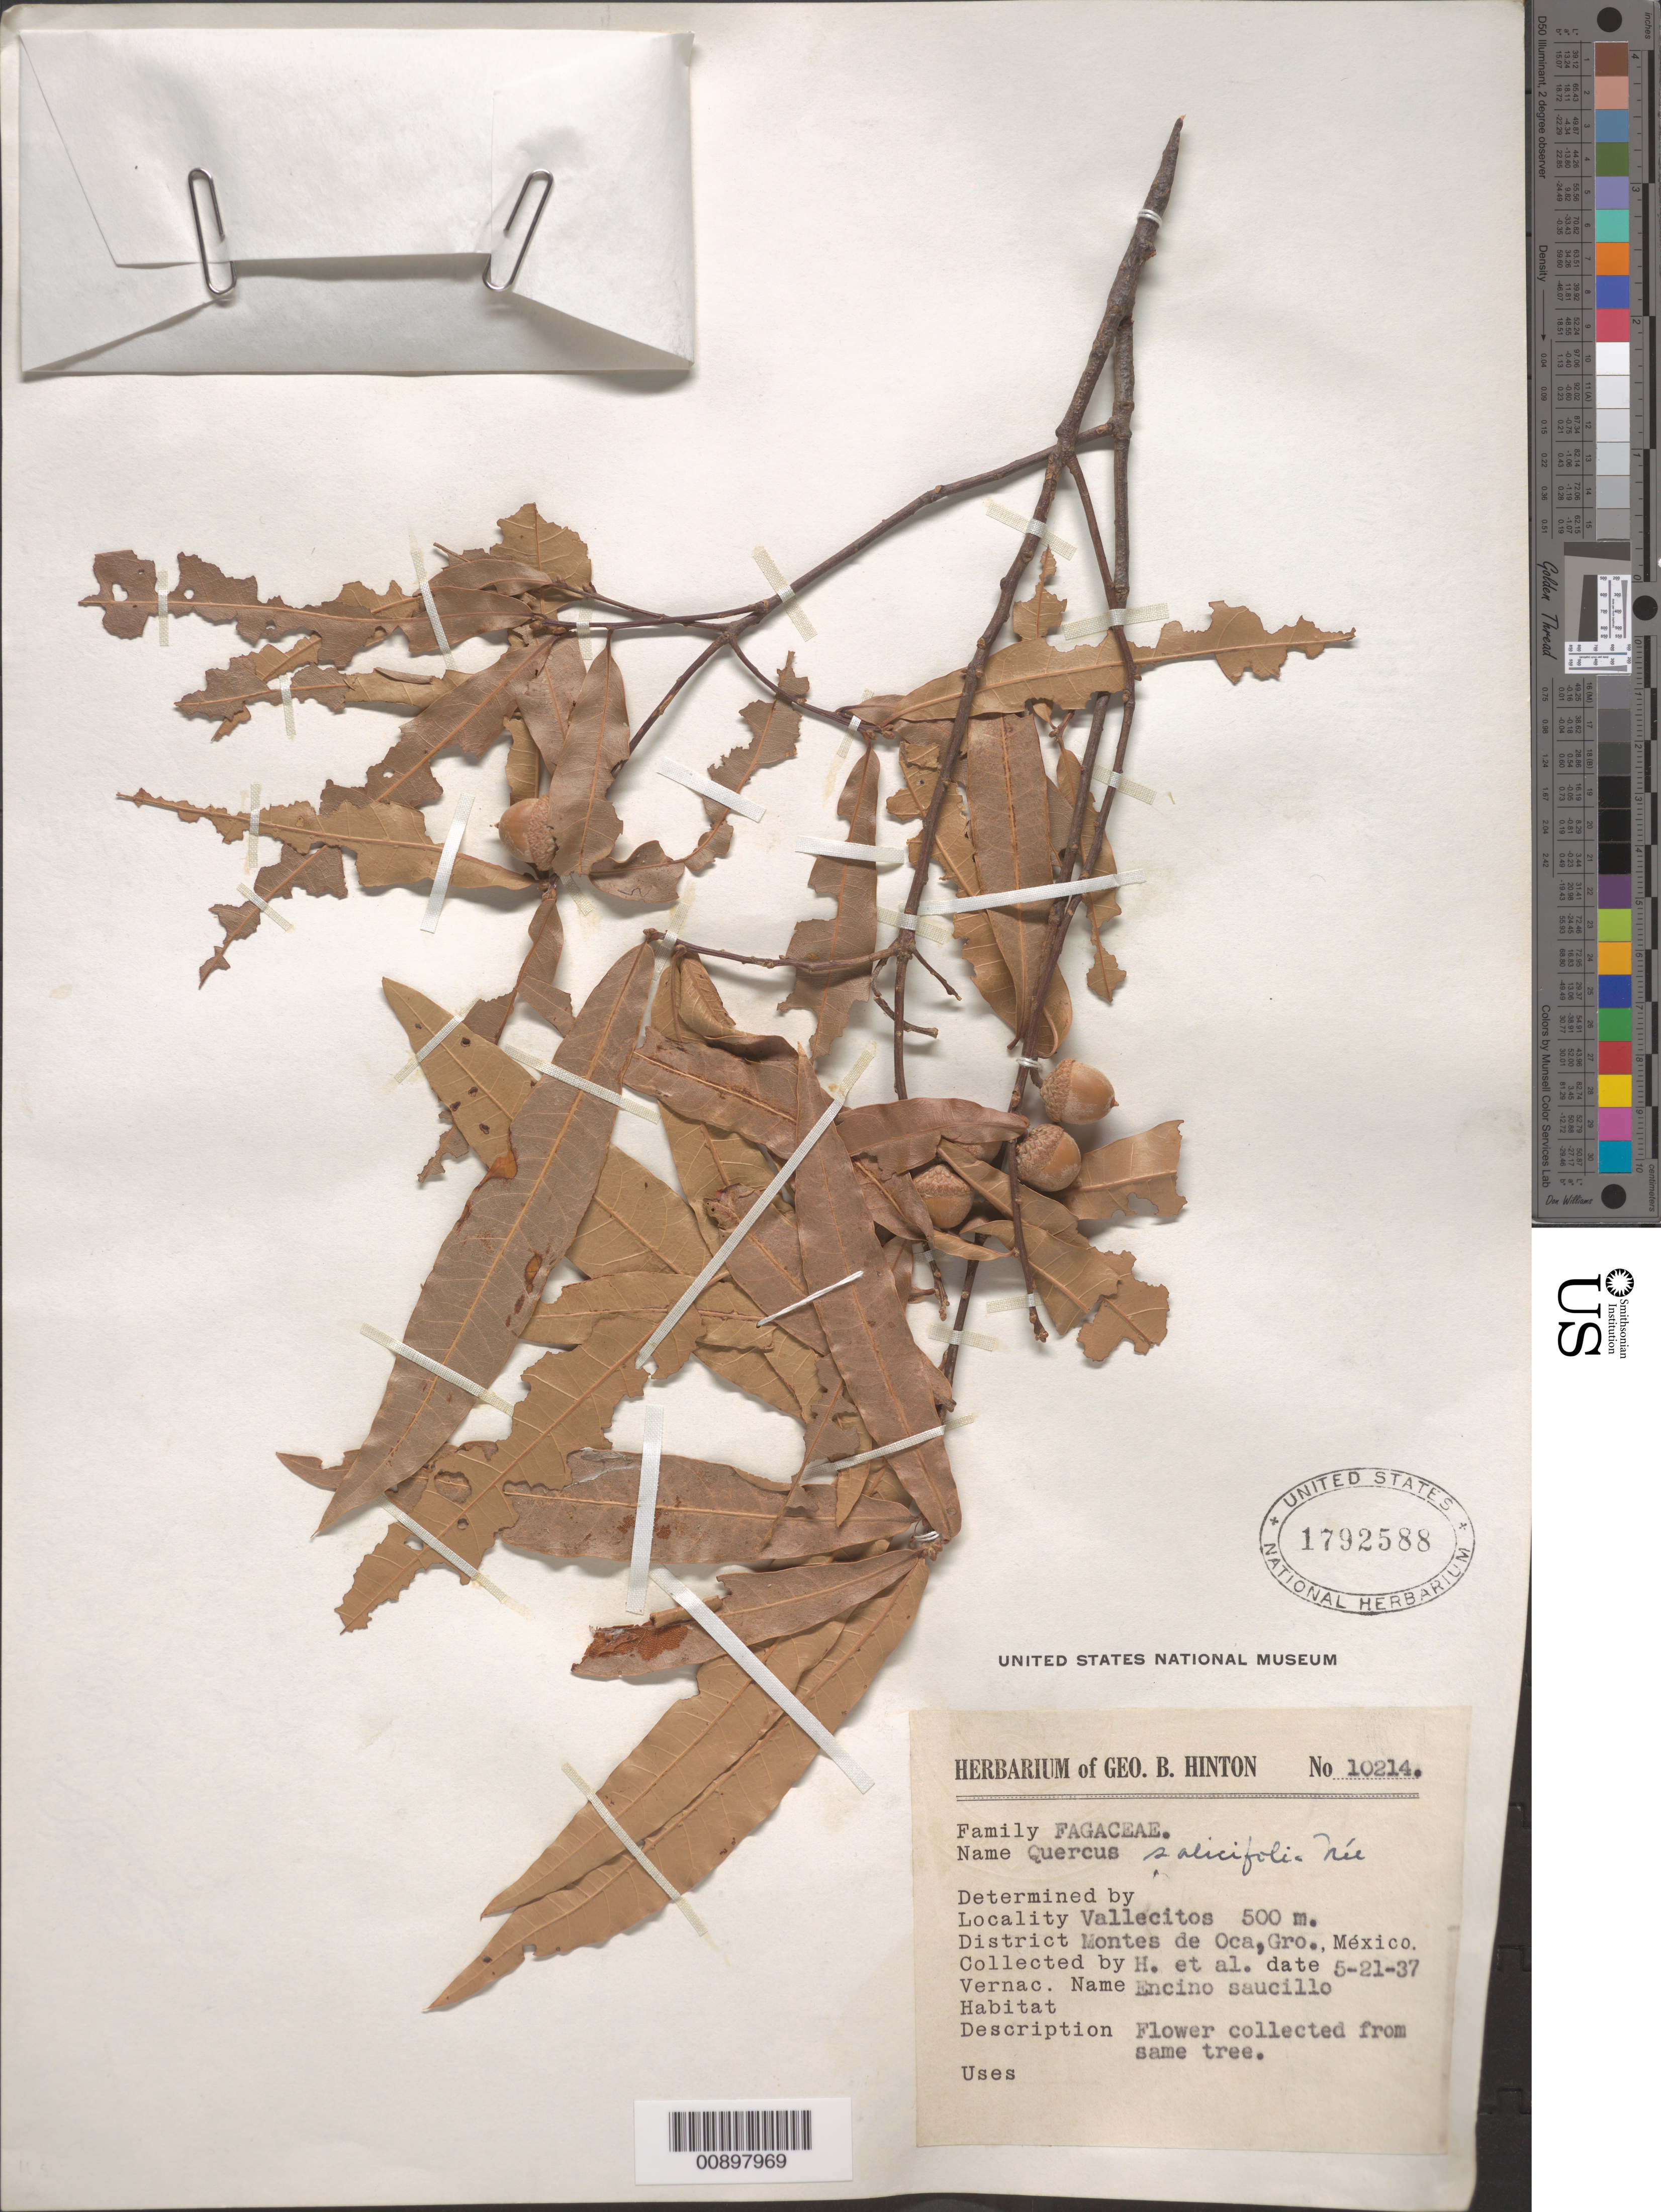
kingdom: Plantae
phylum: Tracheophyta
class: Magnoliopsida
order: Fagales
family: Fagaceae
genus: Quercus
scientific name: Quercus salicifolia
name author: Née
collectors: G. B. Hinton & et al.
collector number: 10214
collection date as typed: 21 May 1937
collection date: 1937-05-21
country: Mexico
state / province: Guerrero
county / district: Montes de Oca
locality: Vallecitos, District Montes de Oca, Guerrero.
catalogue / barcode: US 1792588